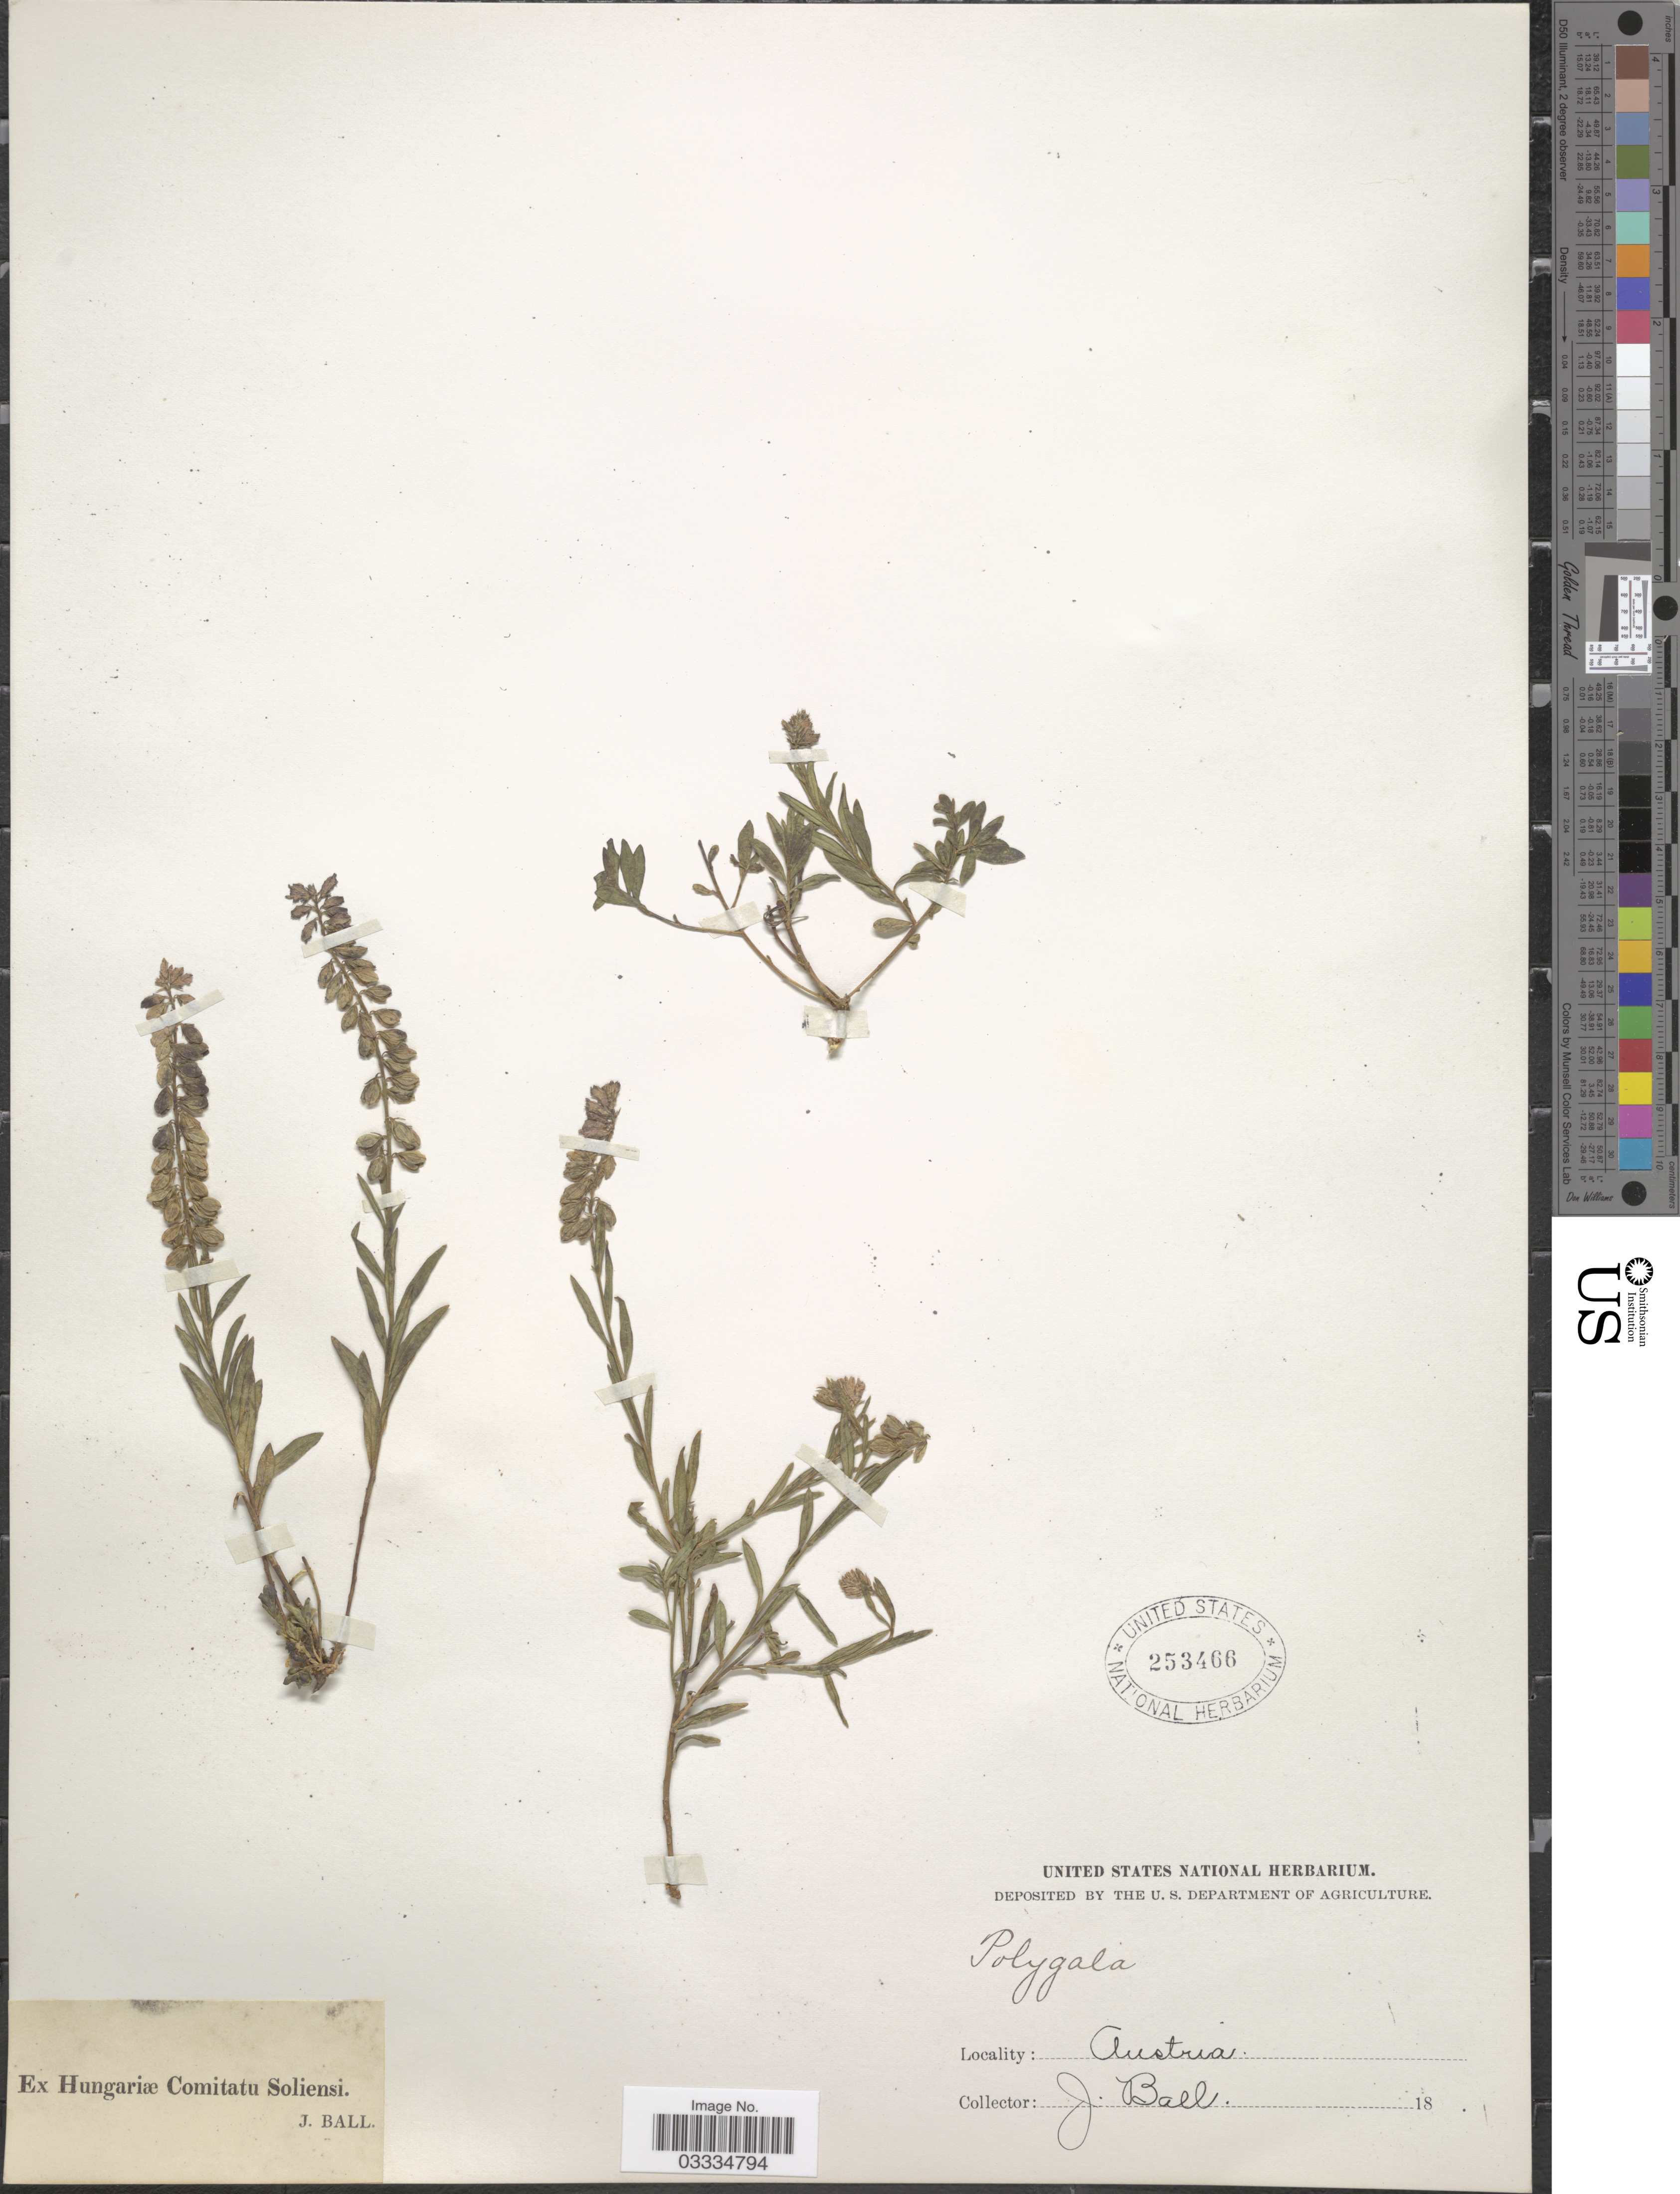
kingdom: Plantae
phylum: Tracheophyta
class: Magnoliopsida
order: Fabales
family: Polygalaceae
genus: Polygala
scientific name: Polygala sp.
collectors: J. Ball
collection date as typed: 18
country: Austria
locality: Ex Hungariæ Comitatu Soliensi.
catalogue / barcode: US 253466